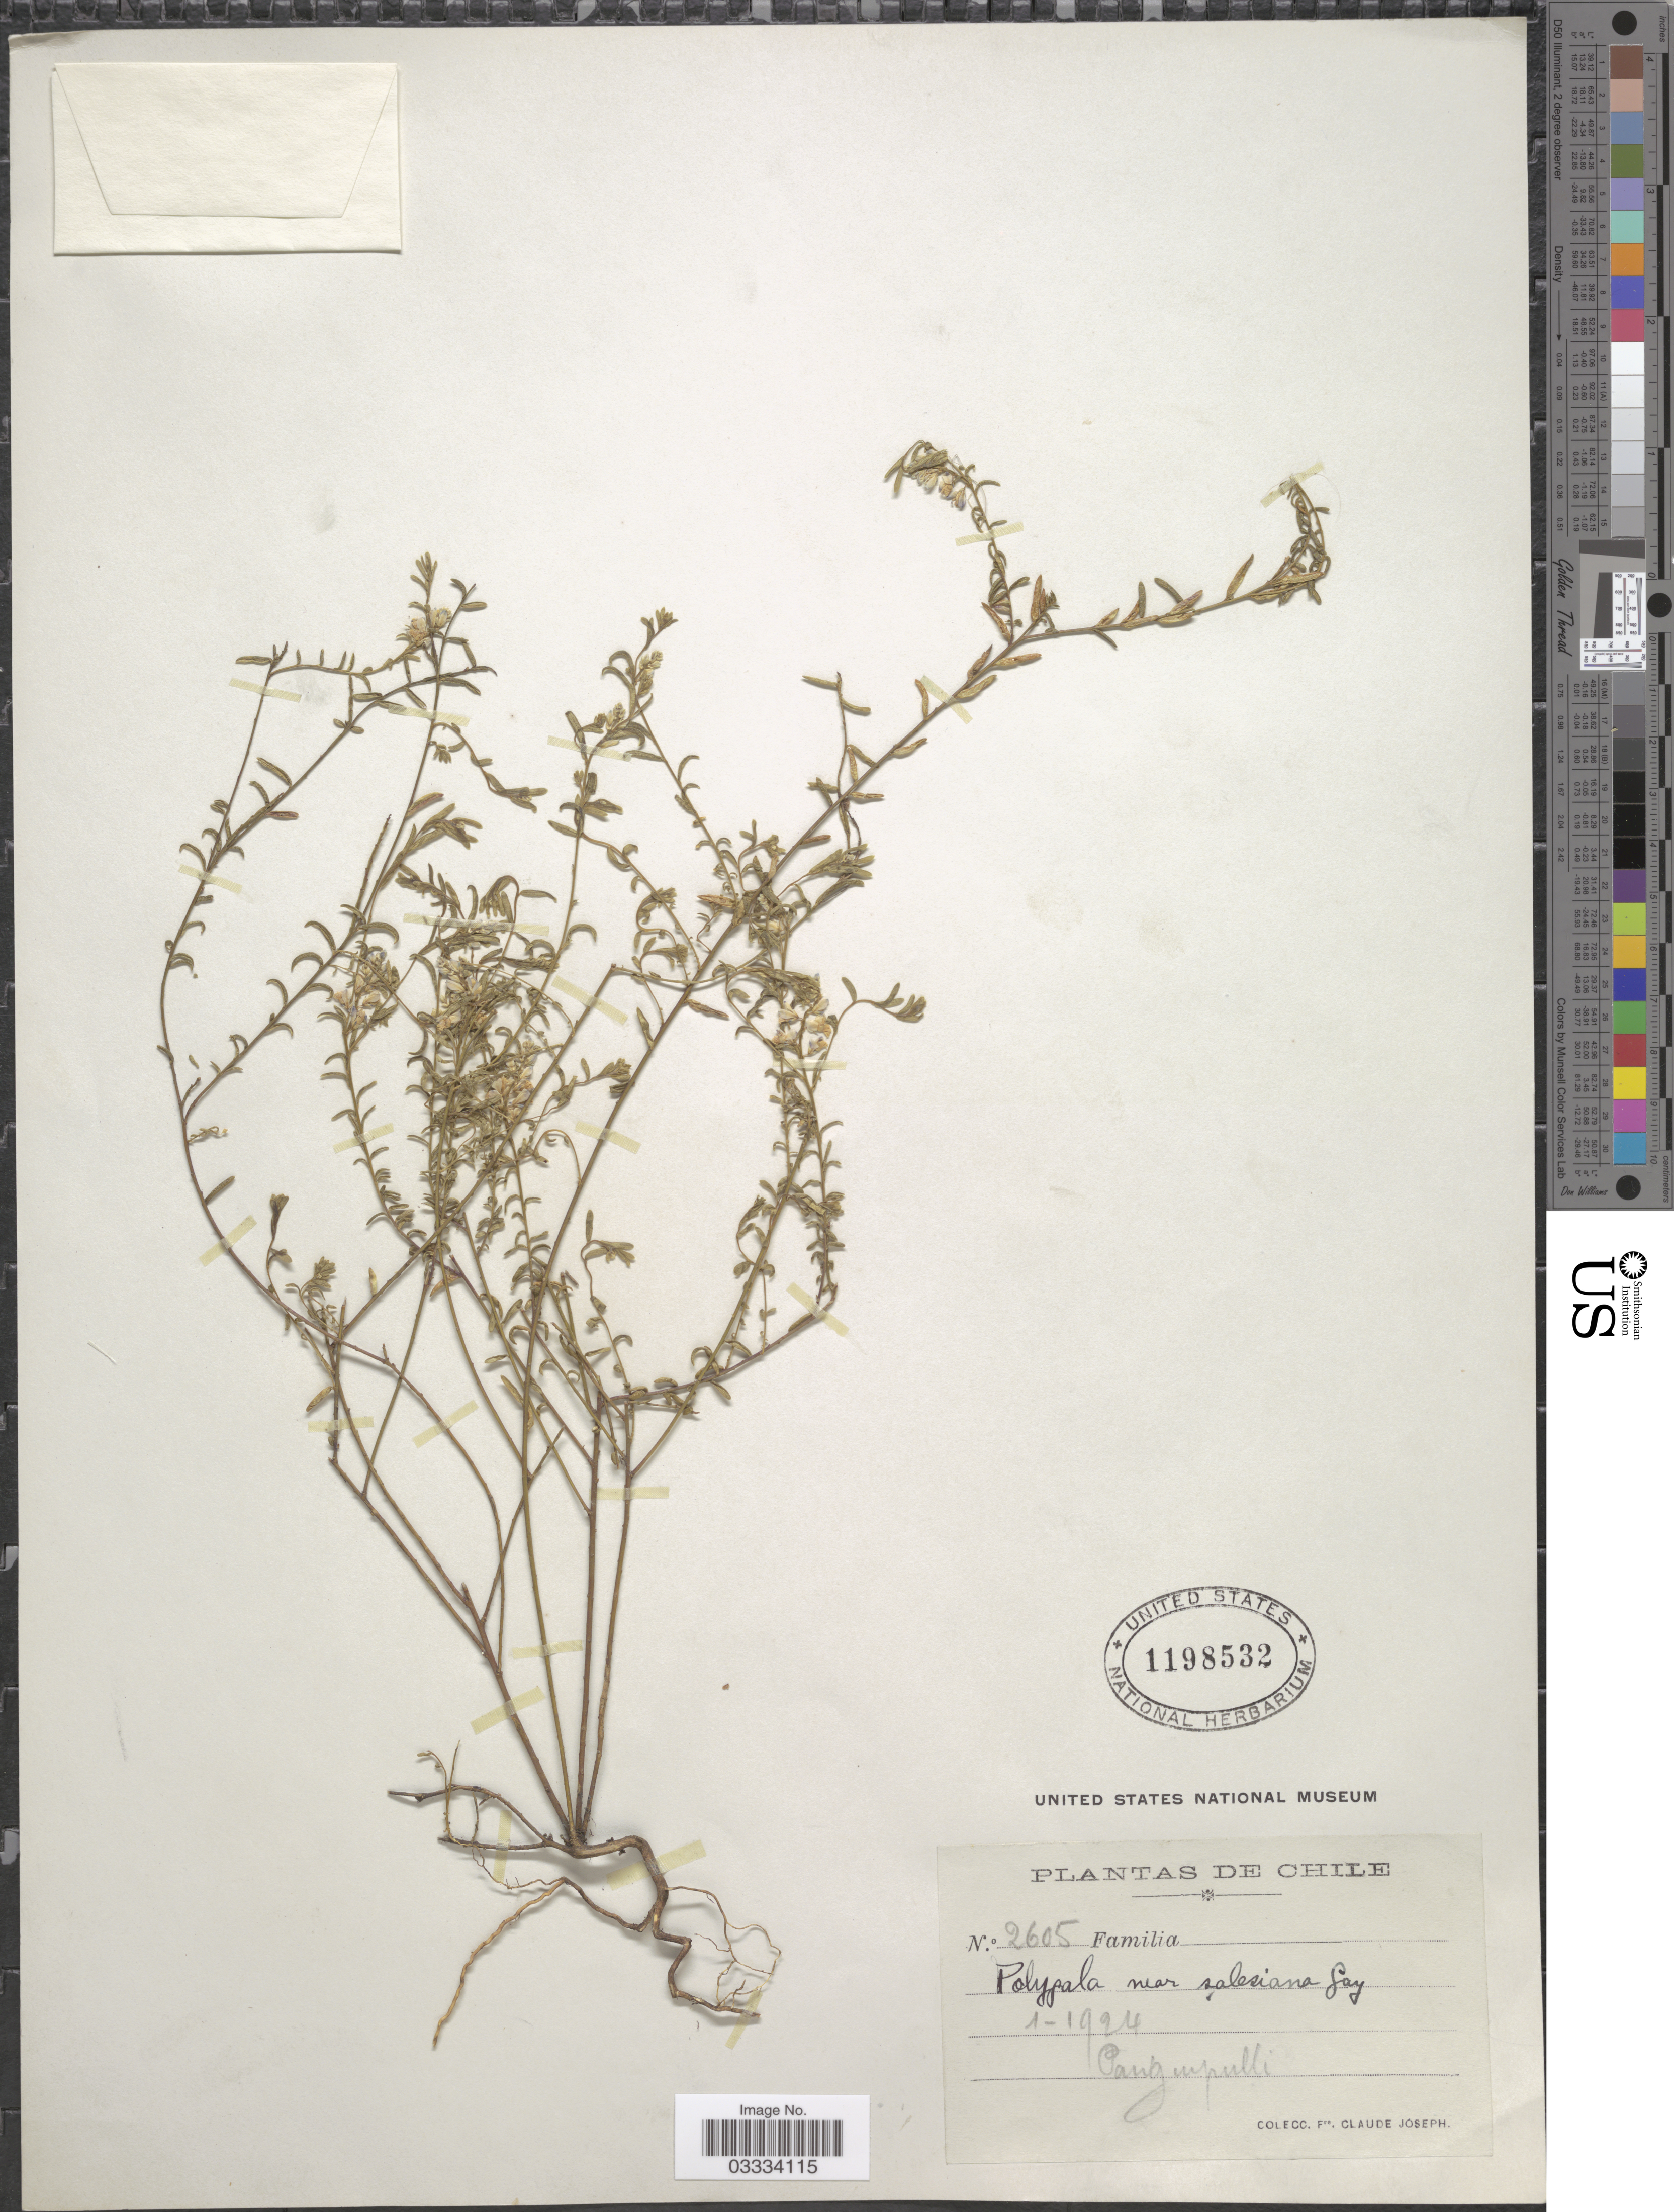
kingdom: Plantae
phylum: Tracheophyta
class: Magnoliopsida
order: Fabales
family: Polygalaceae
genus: Polygala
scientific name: Polygala salasiana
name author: Gay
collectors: Bro. Claude-Joseph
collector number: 2605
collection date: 1924-01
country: Chile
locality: Panguipulli.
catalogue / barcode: US 1198532